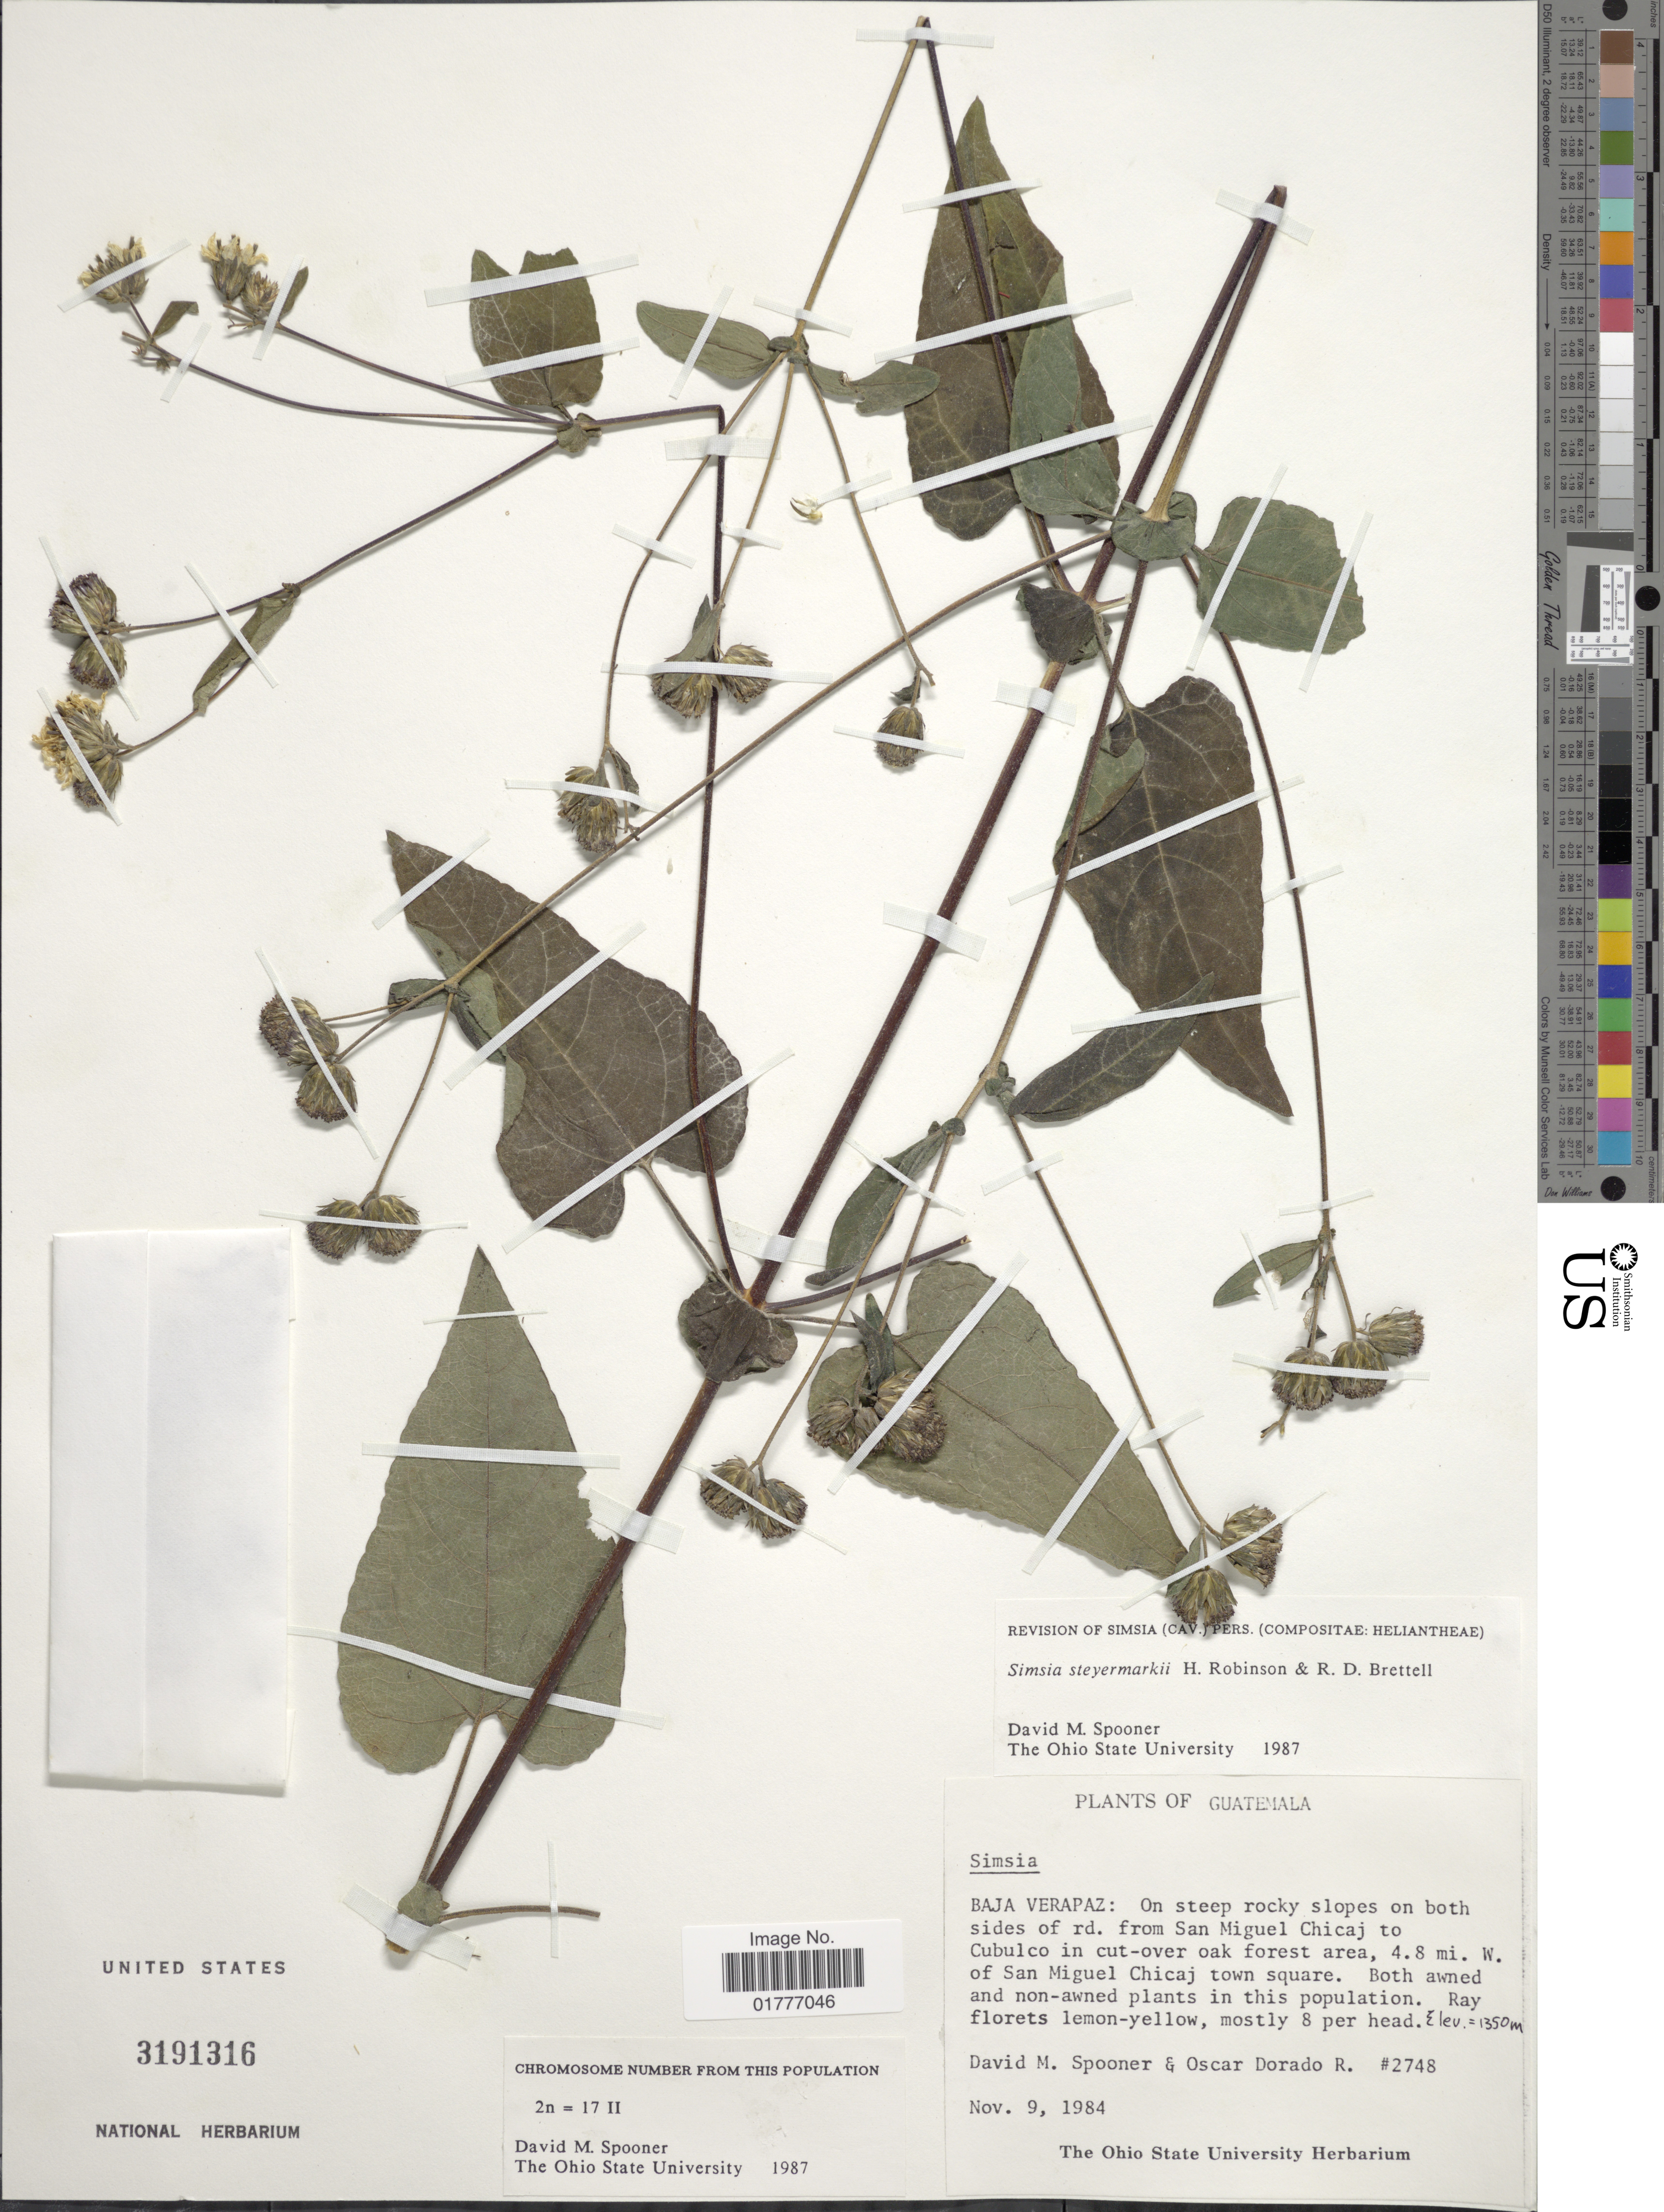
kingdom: Plantae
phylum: Tracheophyta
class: Magnoliopsida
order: Asterales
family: Asteraceae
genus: Simsia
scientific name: Simsia steyermarkii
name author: H. Rob. & Brettell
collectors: D. Spooner & O. R. Dorado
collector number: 2748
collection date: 1984-11-09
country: Guatemala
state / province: Baja Verapaz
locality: Both sides of rd. from San Miguel Chicaj to Cubulco in cut-over oak forest area, 4.8 mi. W. of San Miguel Chicaj town square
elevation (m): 1350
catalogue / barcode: US 3191316